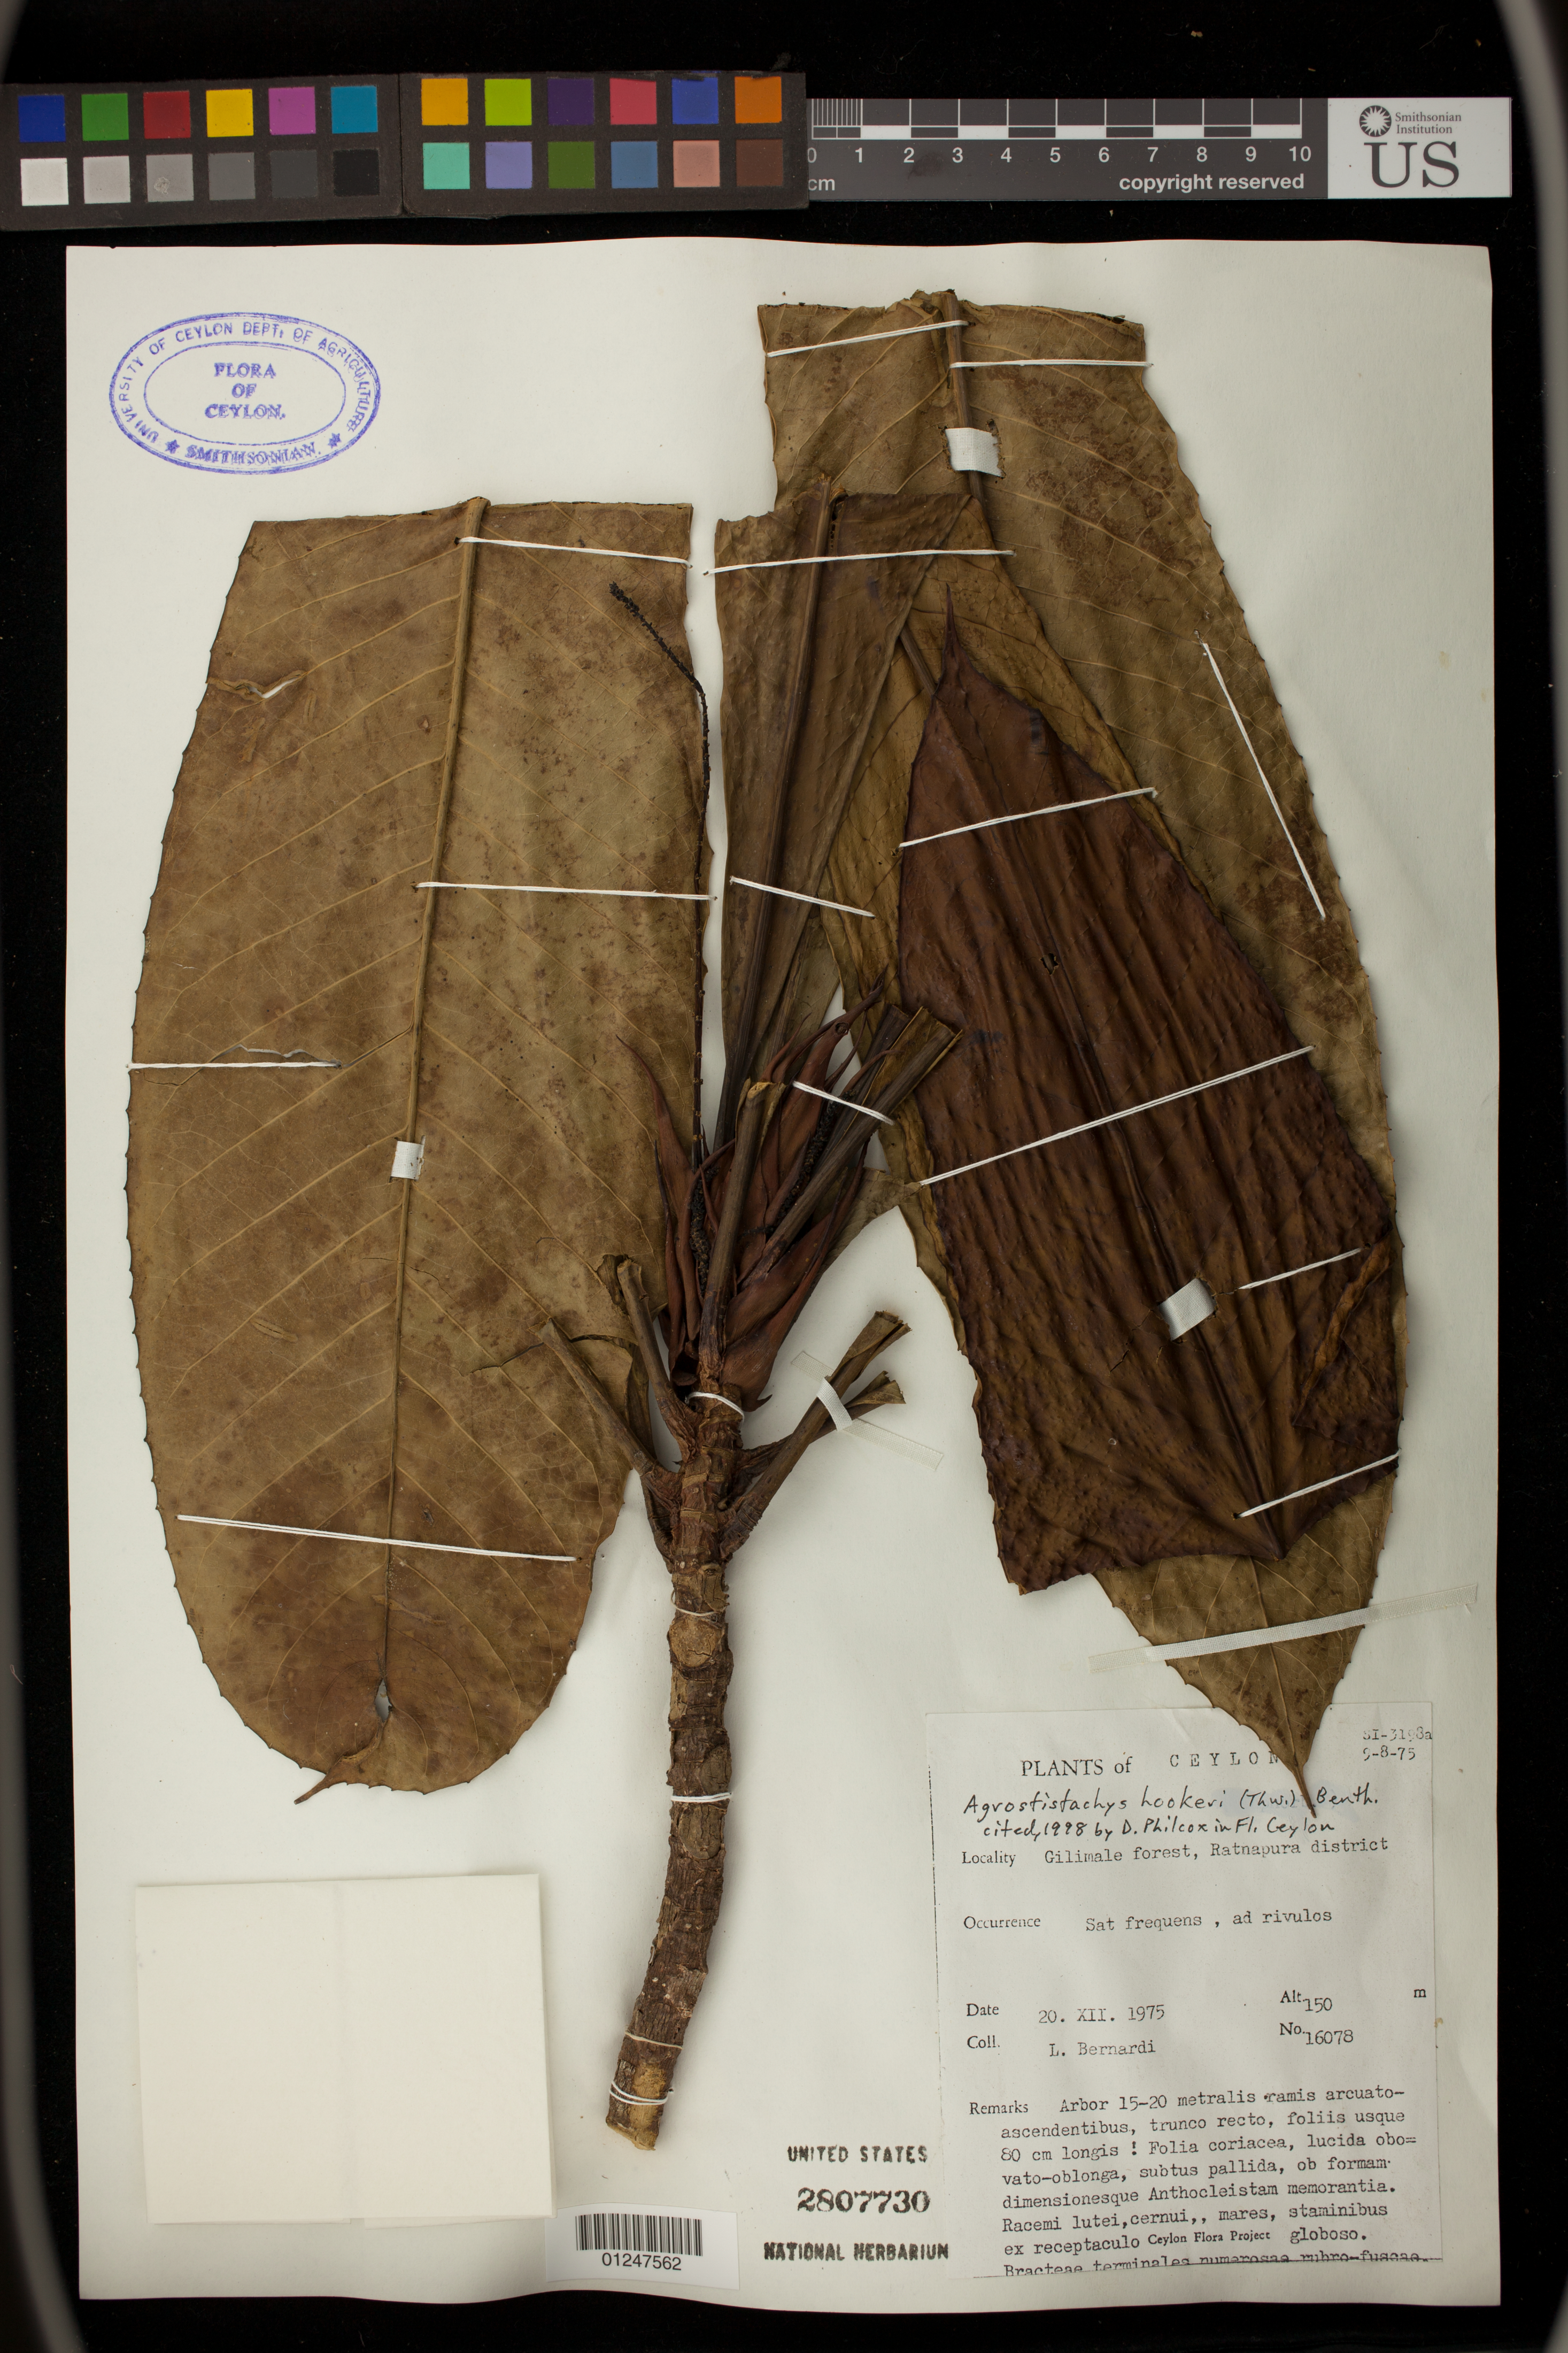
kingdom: Plantae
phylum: Tracheophyta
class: Magnoliopsida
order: Malpighiales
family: Euphorbiaceae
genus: Agrostistachys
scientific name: Agrostistachys hookeri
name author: (Thwaites) Benth. & Hook. f.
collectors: L. Bernardi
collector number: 16078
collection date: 1975-12-20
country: Sri Lanka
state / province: Sabaragamuwa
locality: Gilimale forest, Ratnapura district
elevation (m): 150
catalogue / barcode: US 2807730